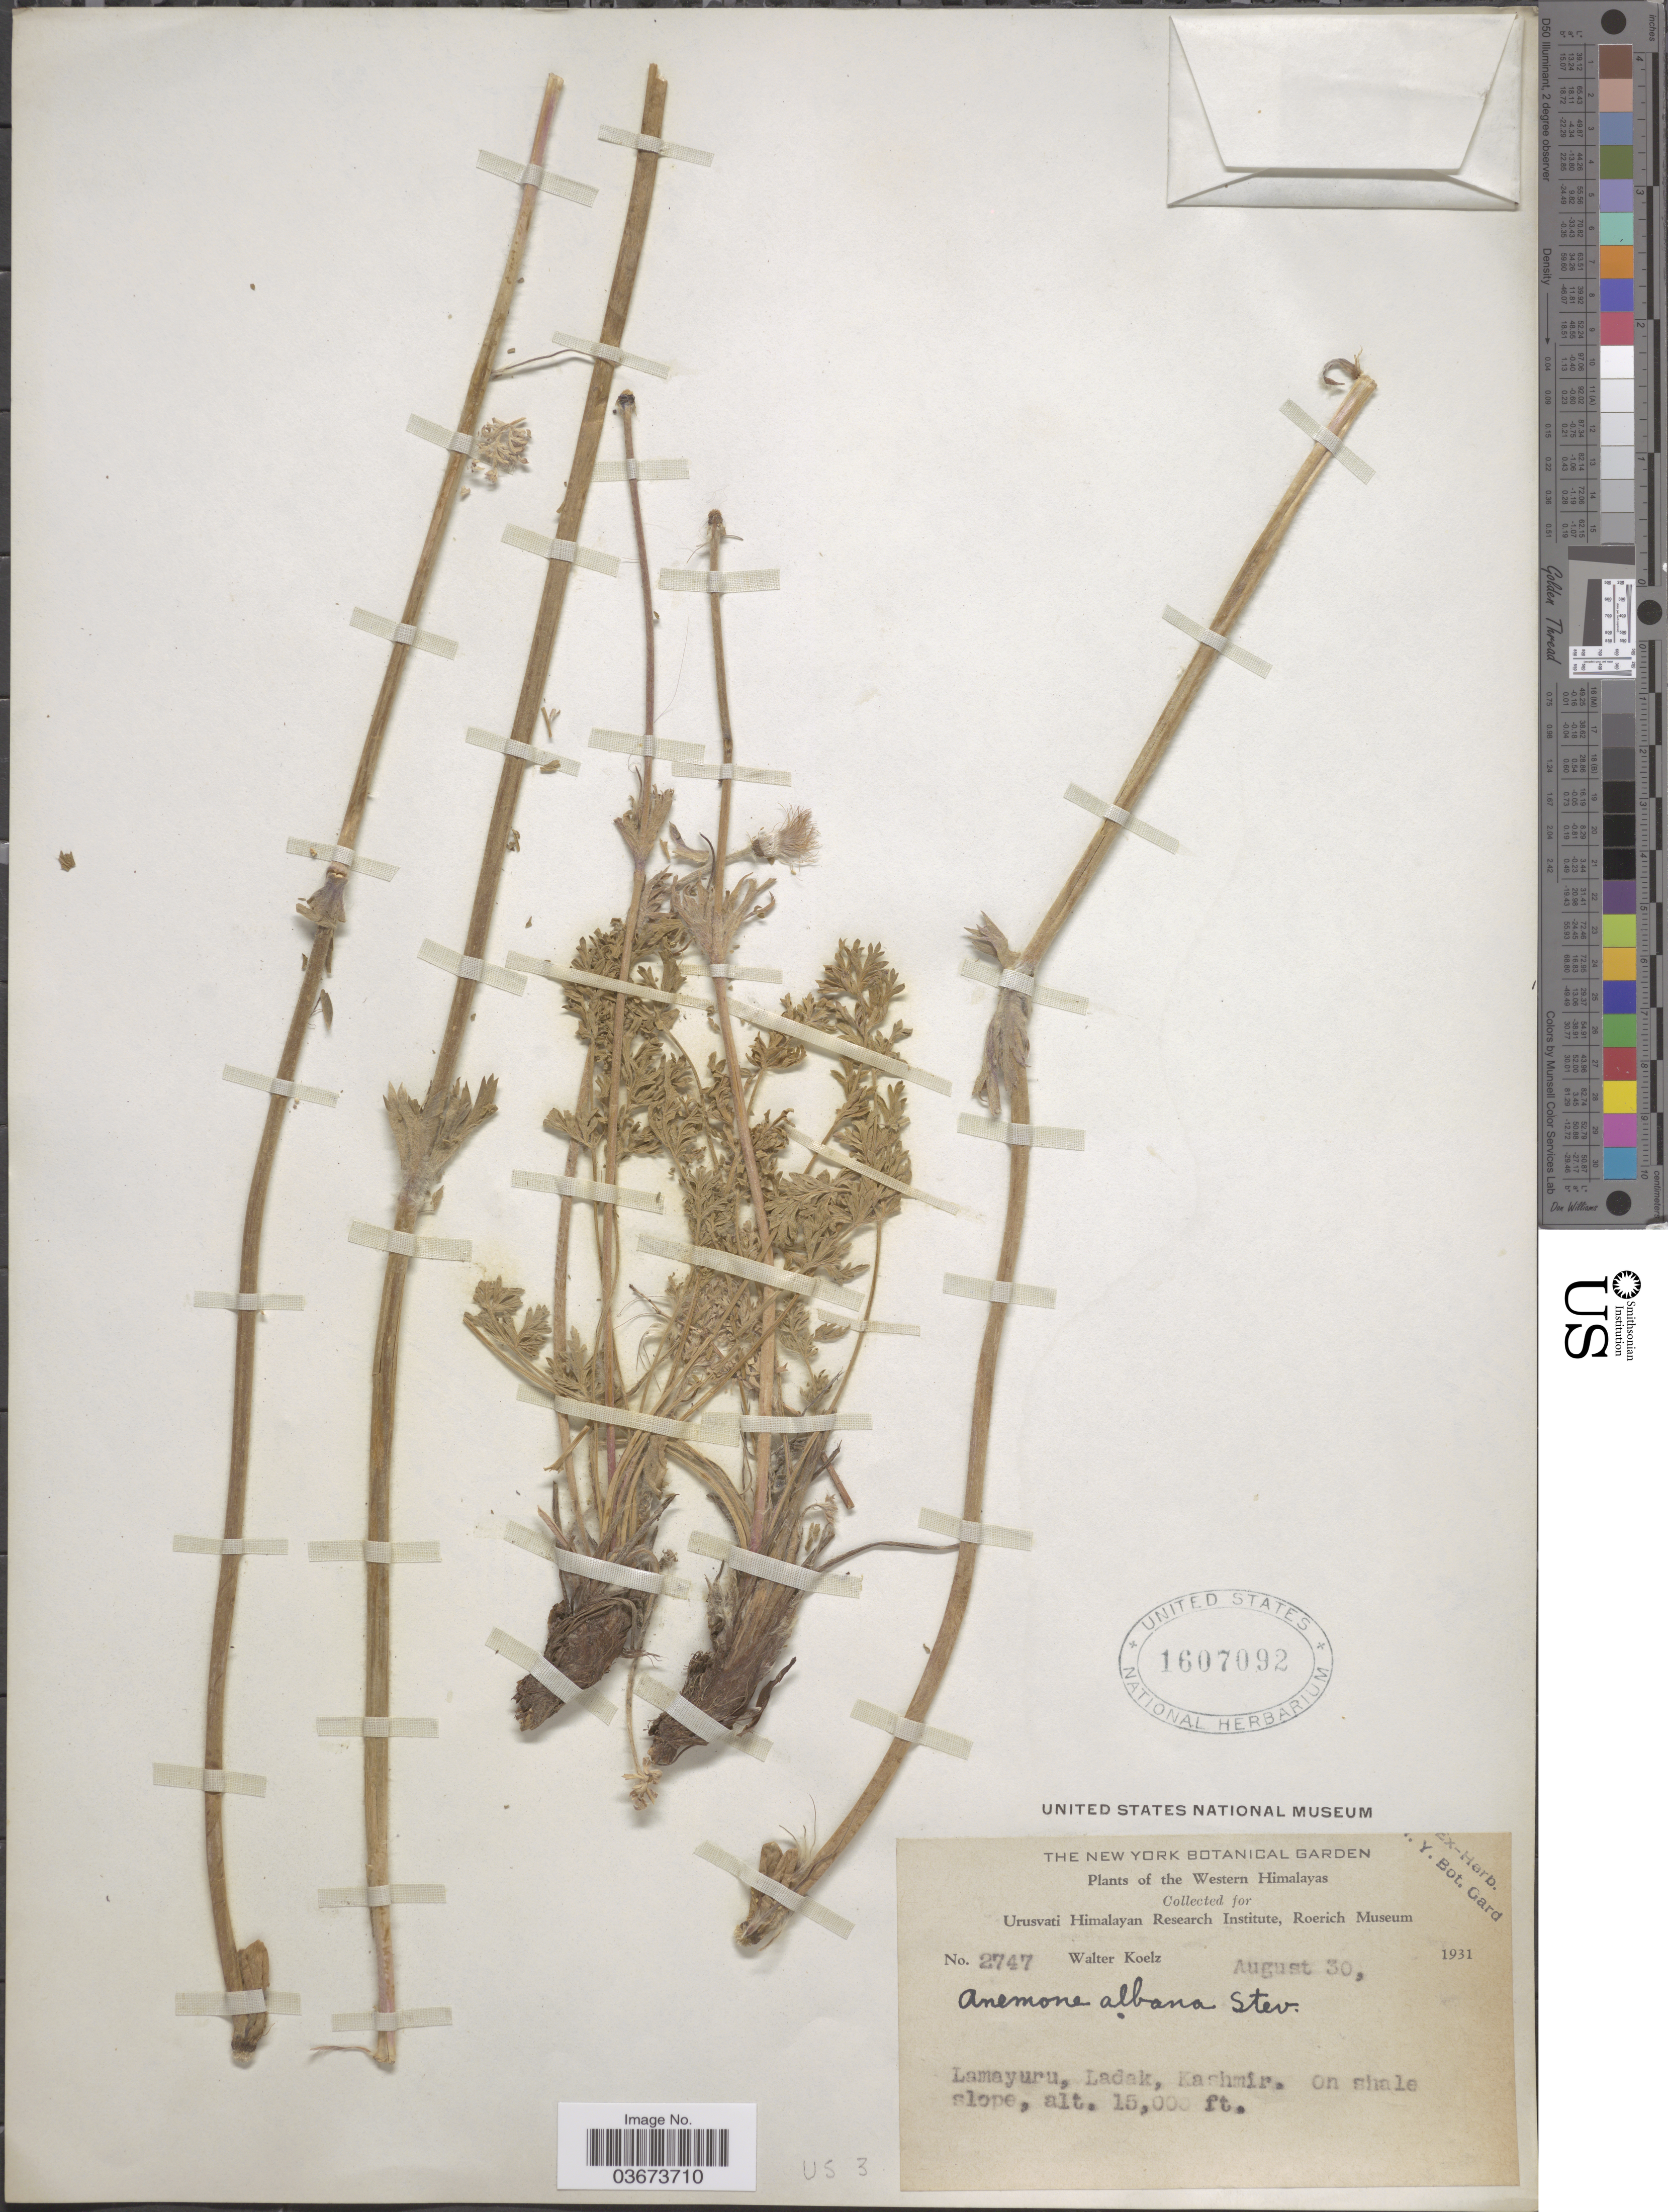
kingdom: Plantae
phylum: Tracheophyta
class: Magnoliopsida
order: Ranunculales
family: Ranunculaceae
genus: Anemone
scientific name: Anemone albana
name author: Stev.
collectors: W. N. Koelz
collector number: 2747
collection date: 1931-08-30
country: India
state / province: Ladakh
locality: Western Himalayas. Lamayuru, Ladak, Kashmir.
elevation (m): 4572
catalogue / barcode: US 1607092